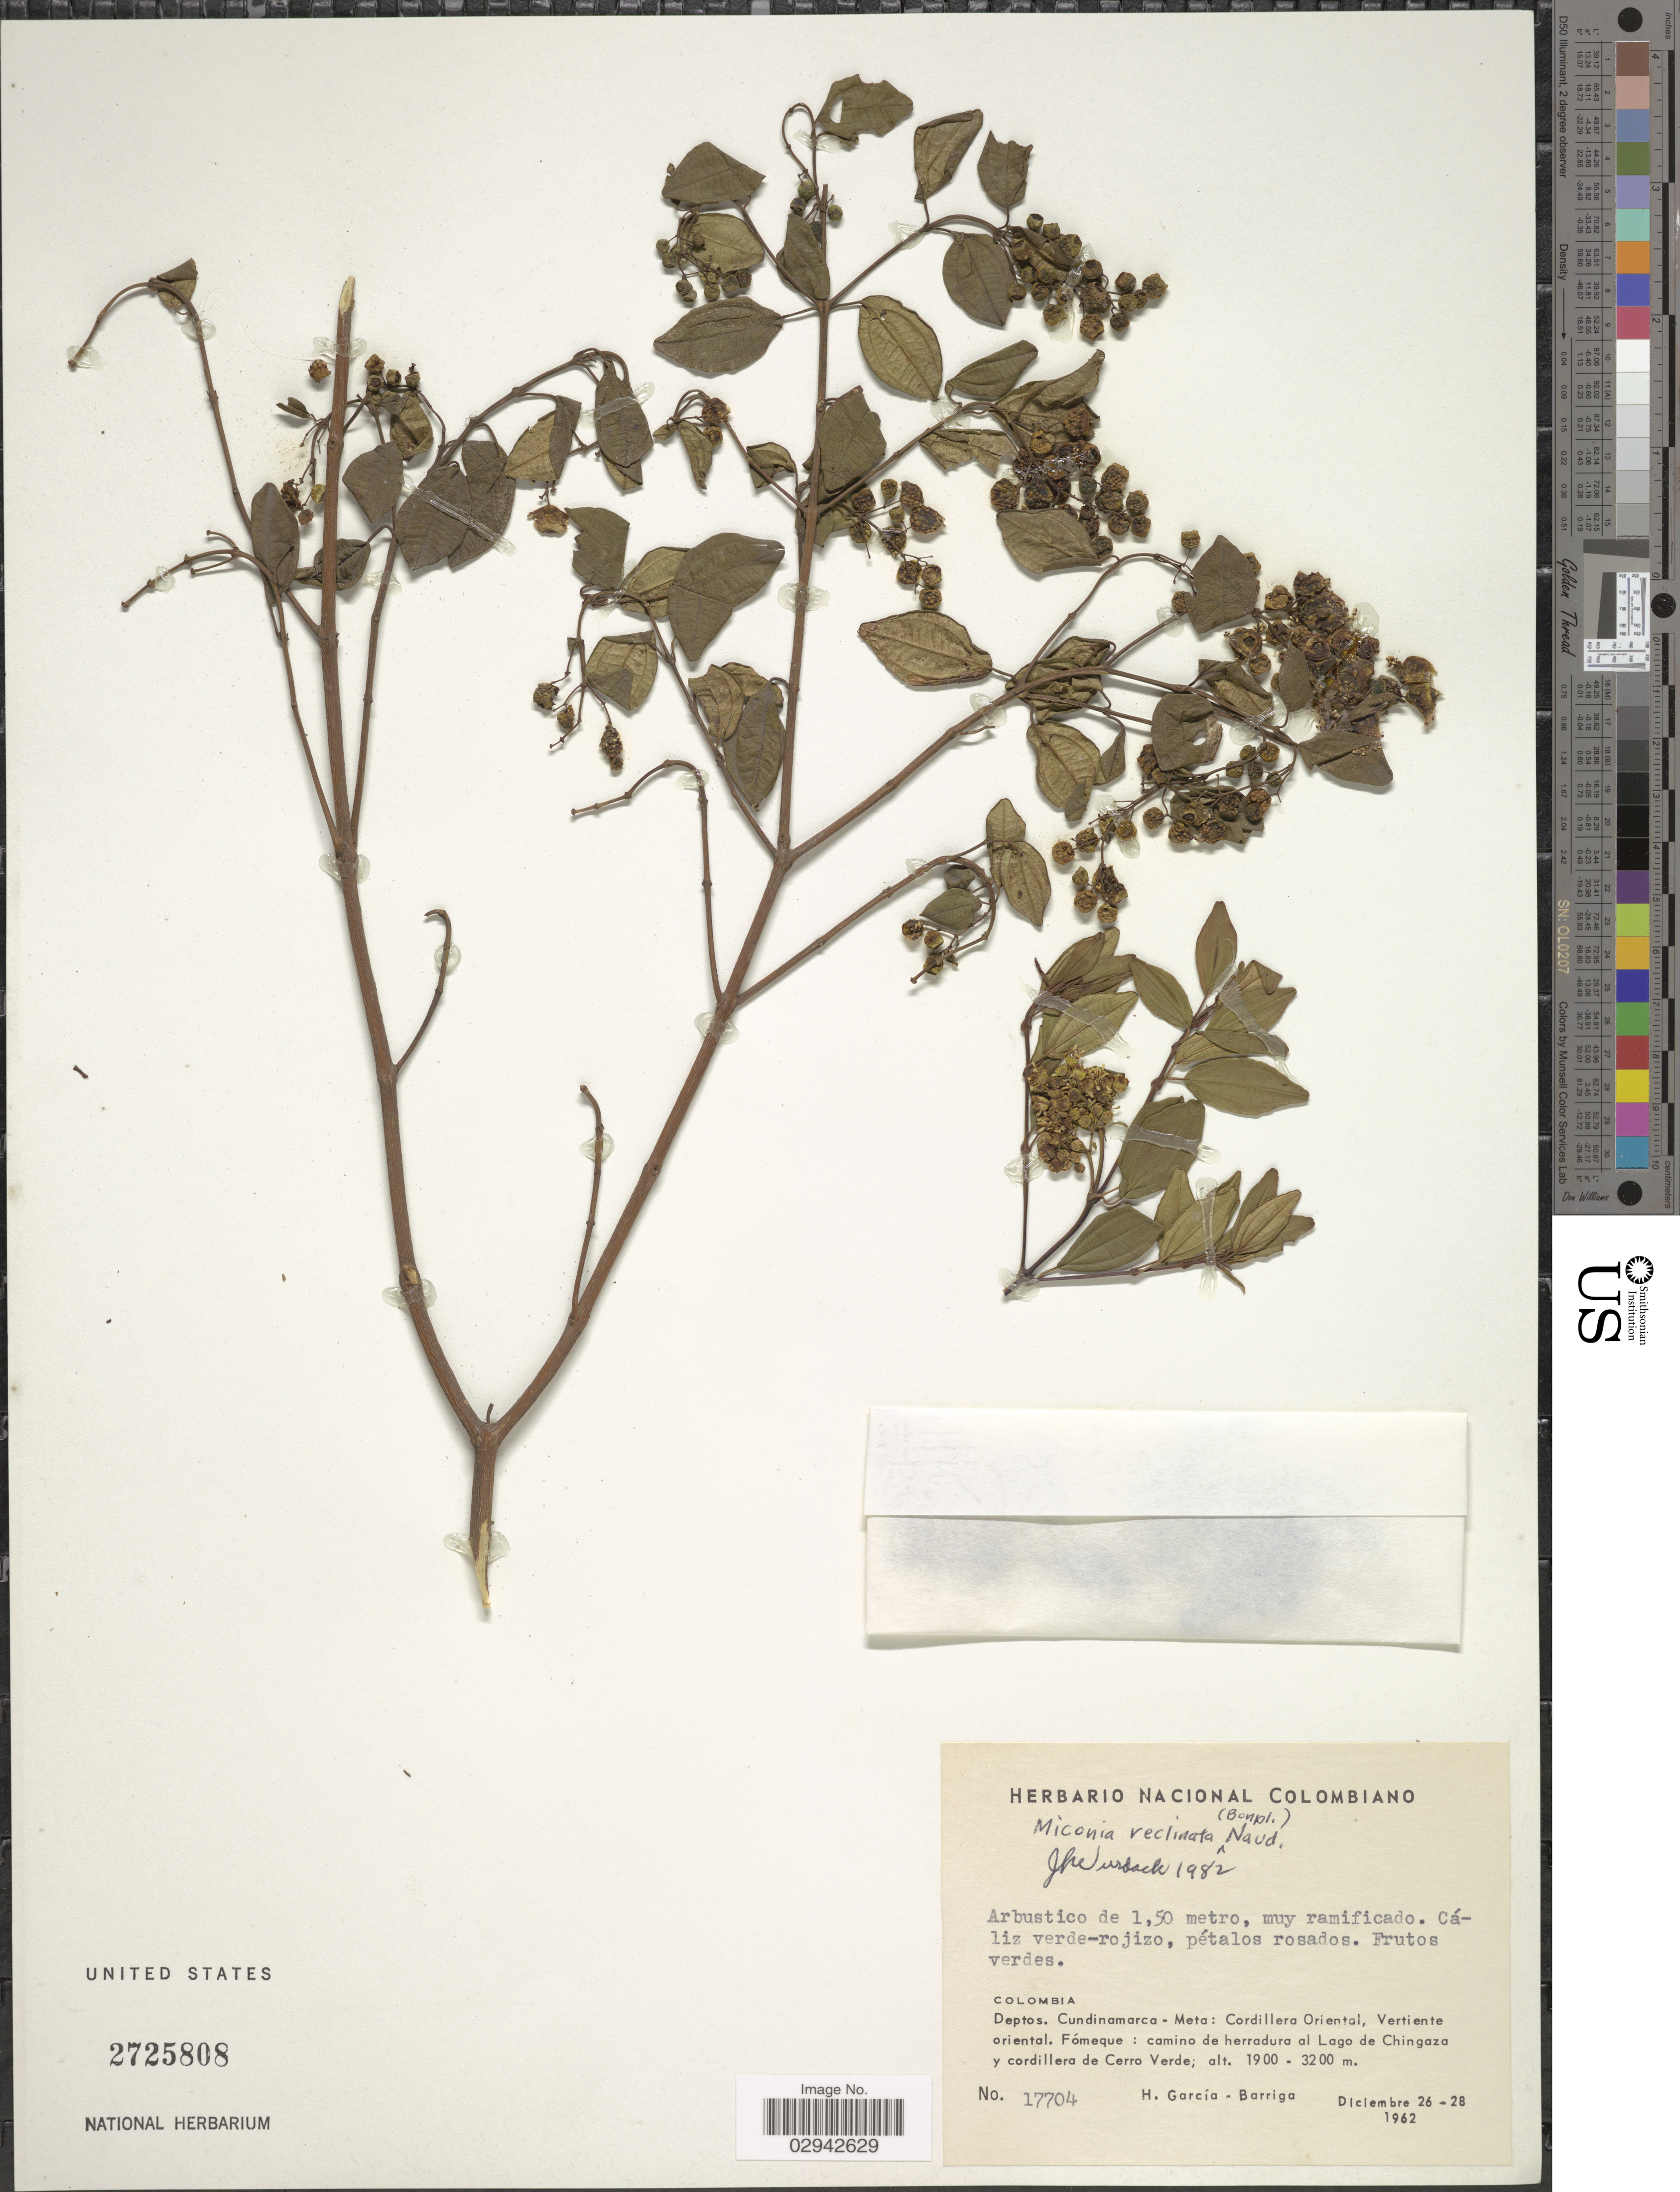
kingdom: Plantae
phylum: Tracheophyta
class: Magnoliopsida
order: Myrtales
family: Melastomataceae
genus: Miconia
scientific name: Miconia reclinata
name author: (Bonpl.) Naudin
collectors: H. García Barriga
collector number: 17704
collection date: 1962-12-26/1962-12-28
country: Colombia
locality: Deptos. Cundinamarca - Meta: Cordillera Oriental, Vertiente oriental, Fómeque: camino de herradura al lago de Chingaza y cordillera de Cerro Verde.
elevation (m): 1900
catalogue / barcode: US 2725808